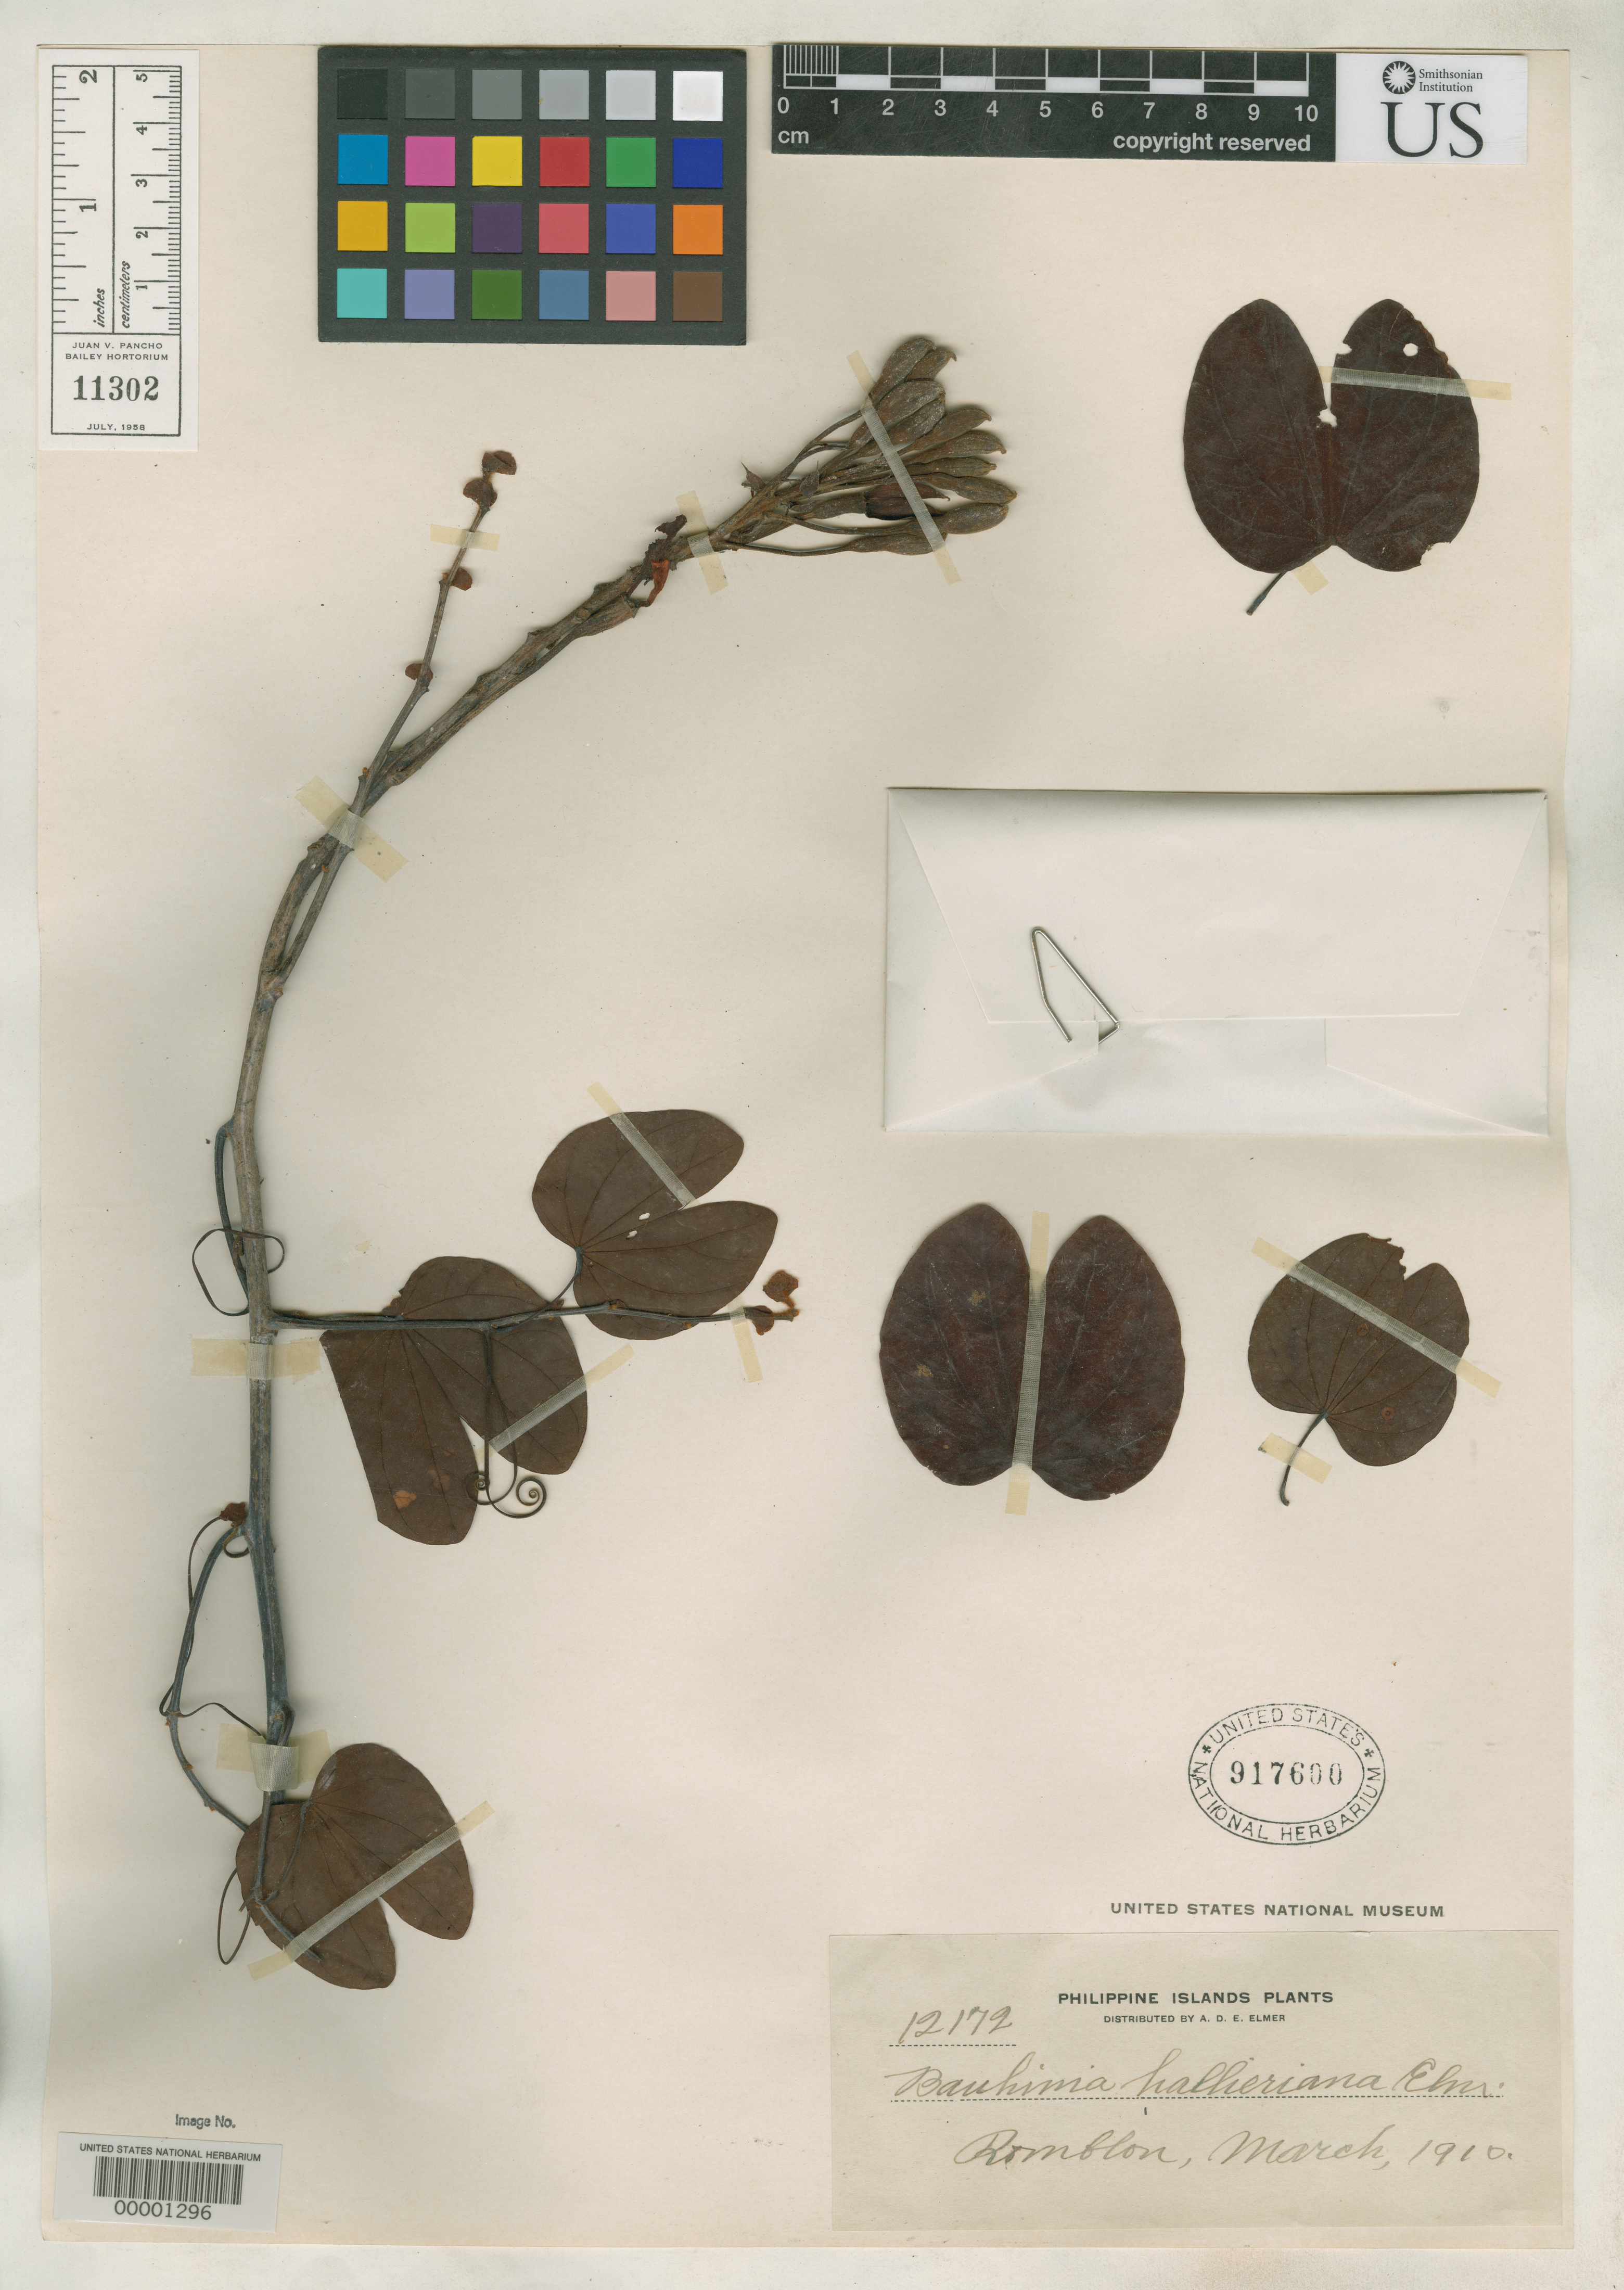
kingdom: Plantae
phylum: Tracheophyta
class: Magnoliopsida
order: Fabales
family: Fabaceae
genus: Bauhinia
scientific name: Bauhinia hallieriana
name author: Elmer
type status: Isotype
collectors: A. D. E. Elmer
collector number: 12172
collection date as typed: Mar 1910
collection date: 1910-03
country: Philippines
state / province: Mimaropa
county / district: Romblon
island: Sibuyan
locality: Magallanes, Mt. Giting- Giting.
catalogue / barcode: US 917600